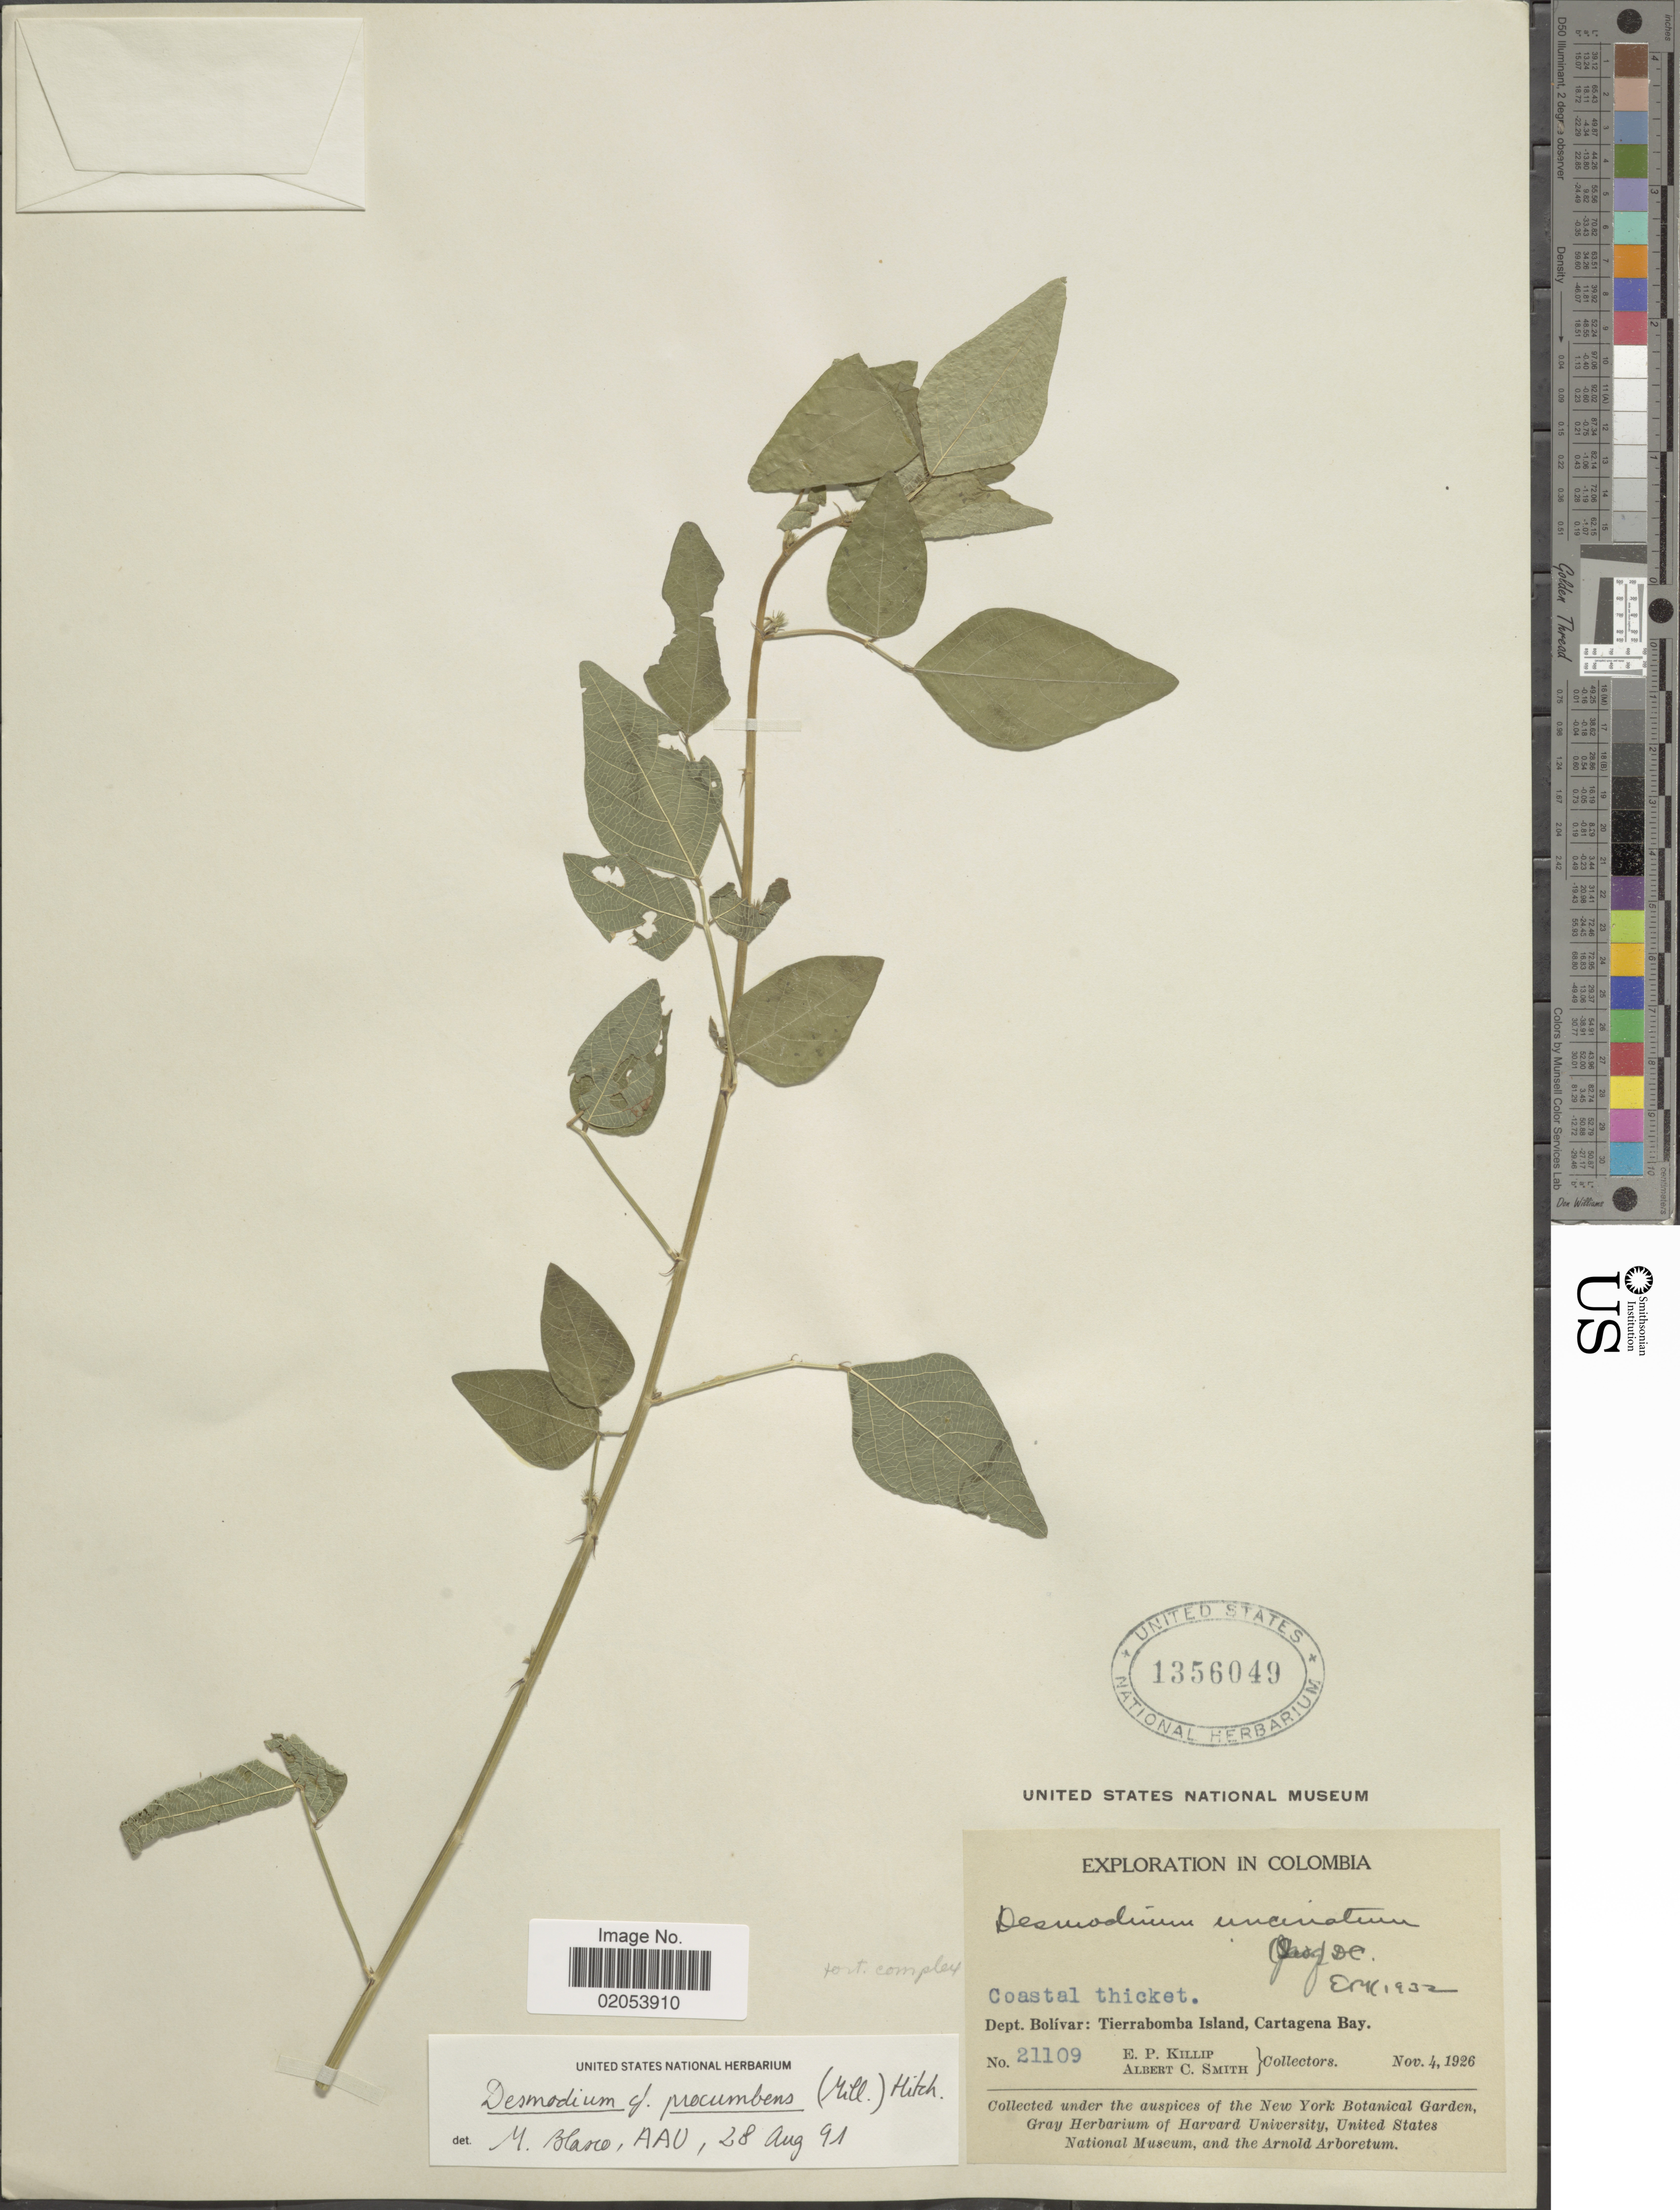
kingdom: Plantae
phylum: Tracheophyta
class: Magnoliopsida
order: Fabales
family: Fabaceae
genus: Desmodium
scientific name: Desmodium procumbens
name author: (Mill.) Hitchc.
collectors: E. P. Killip & A. C. Smith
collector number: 21109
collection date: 1926-11-04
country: Colombia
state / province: Bolívar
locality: Dept. Bolivar: Tierrabomba Island, Cartagena Bay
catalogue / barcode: US 1356049